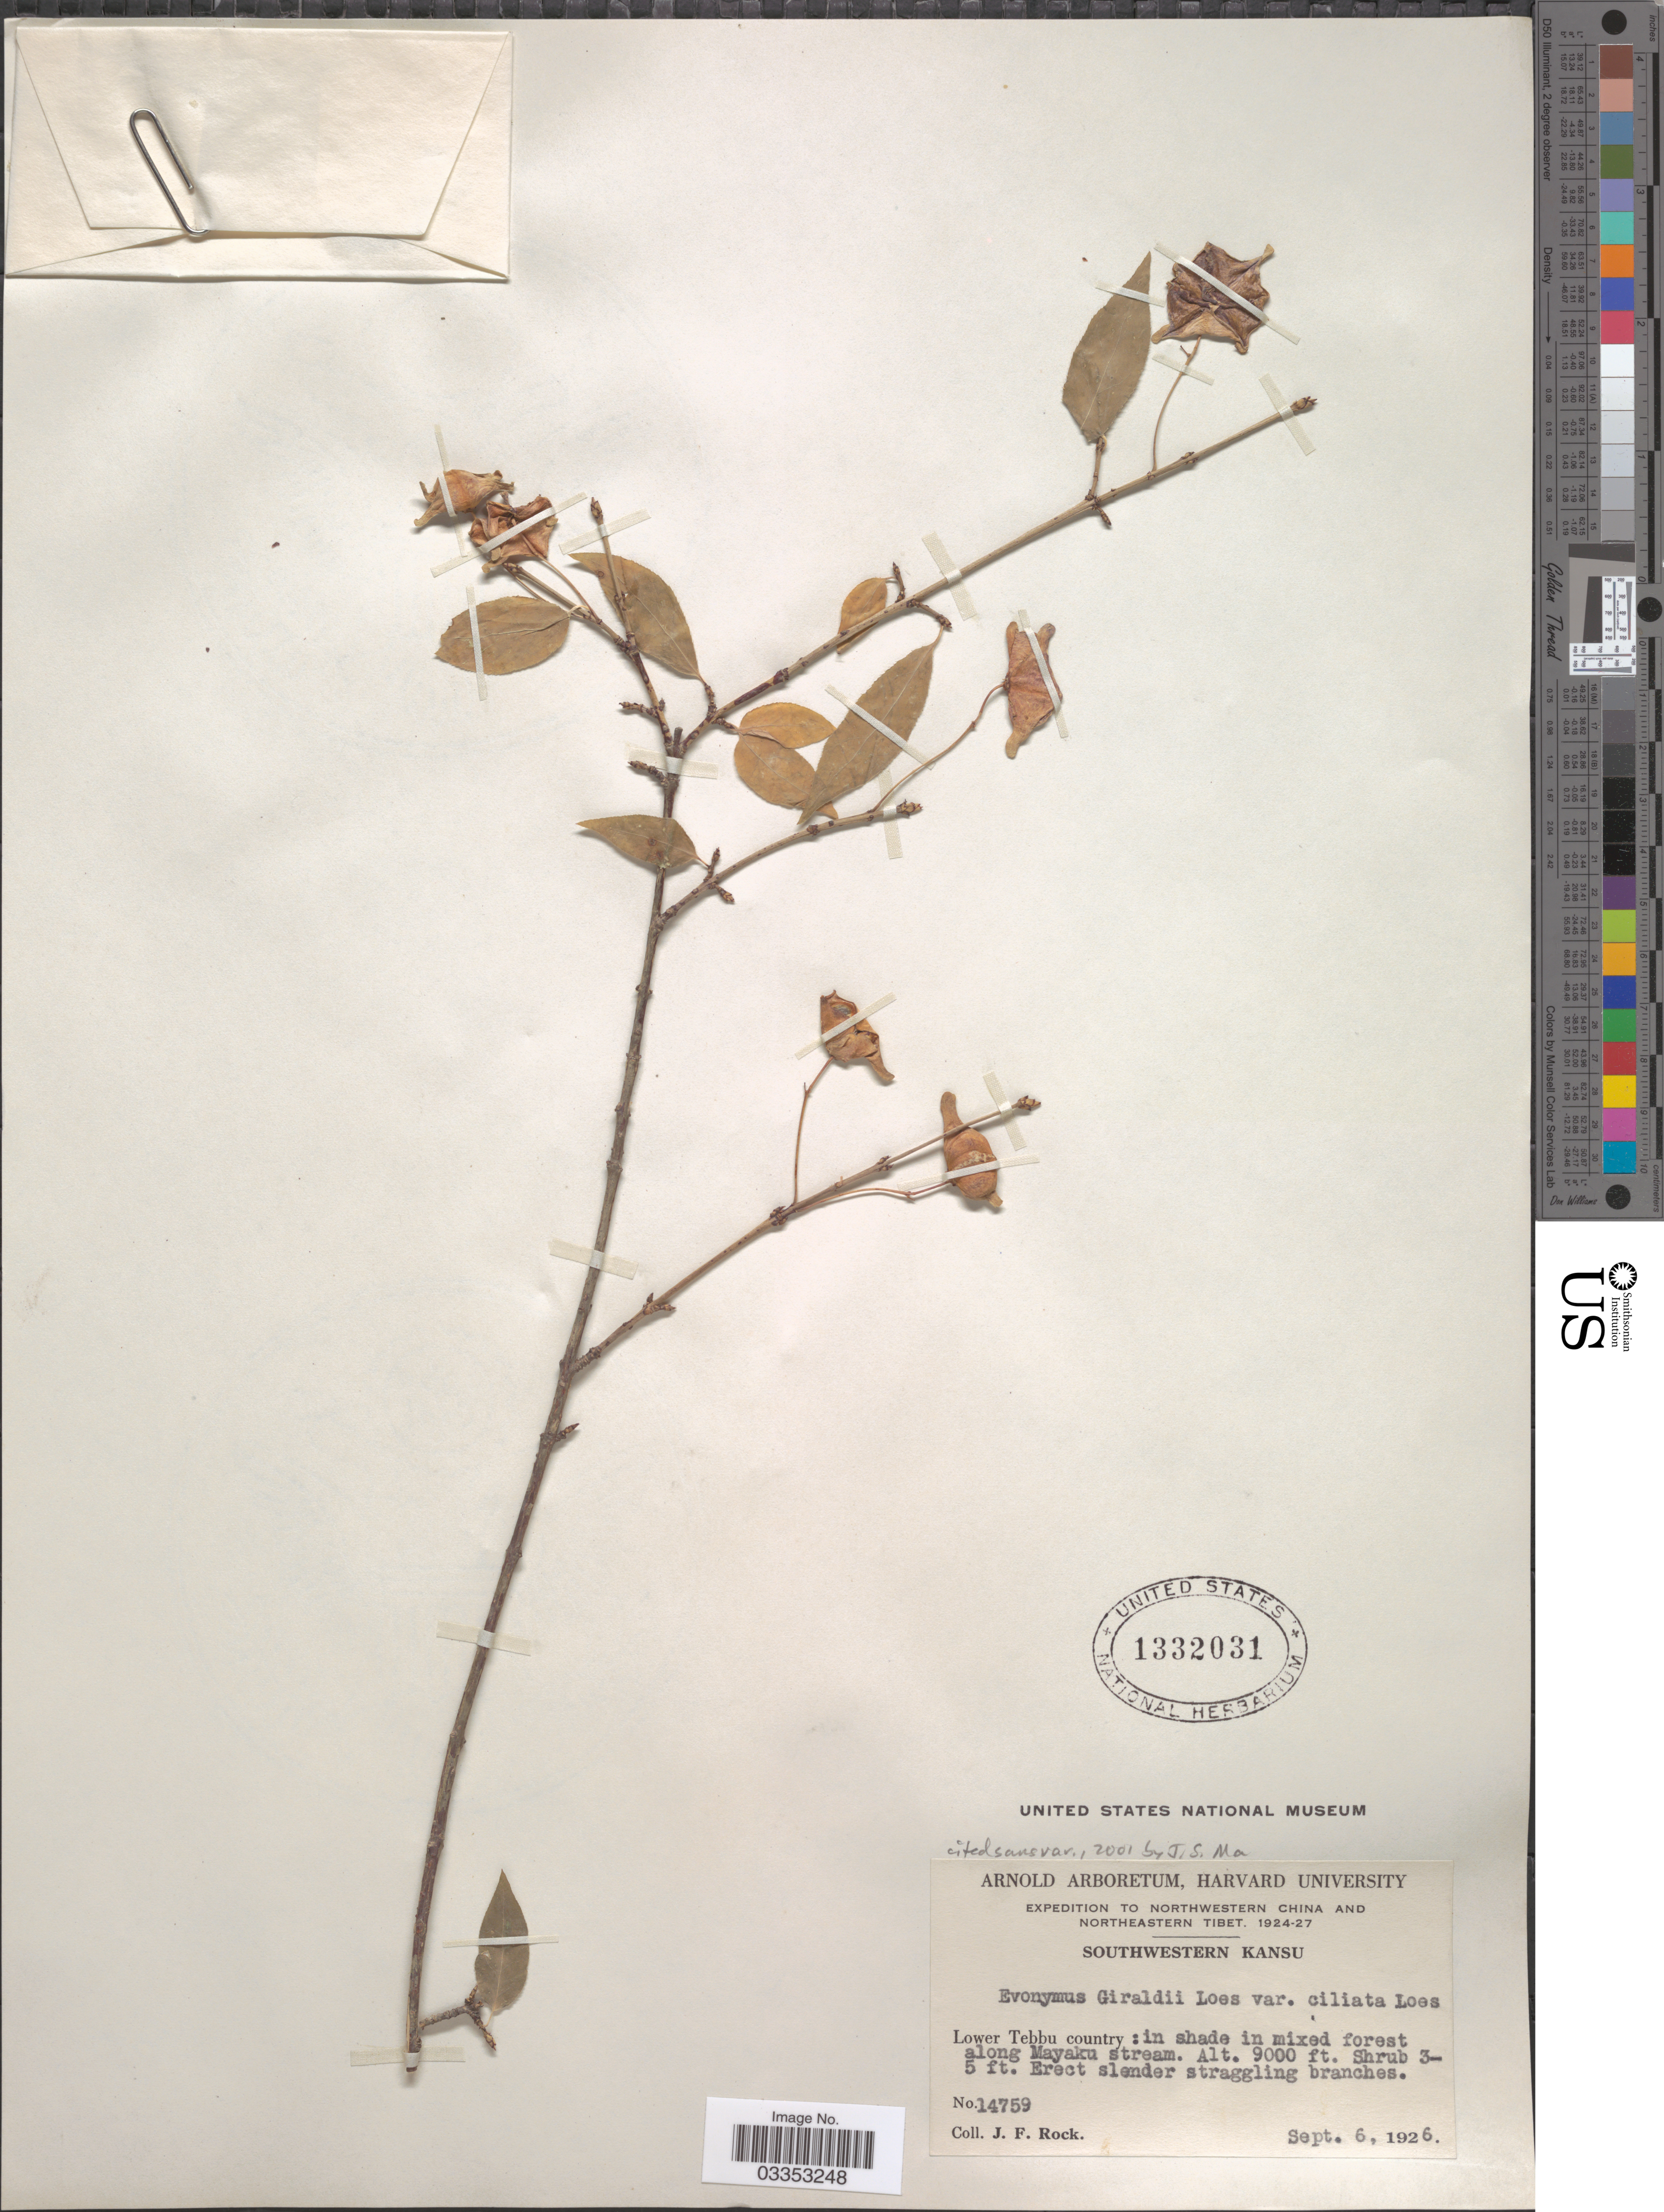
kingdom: Plantae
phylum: Tracheophyta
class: Magnoliopsida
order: Celastrales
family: Celastraceae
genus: Euonymus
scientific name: Euonymus giraldii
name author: Loes. ex Diels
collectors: J. Rock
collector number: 14759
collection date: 1926-09-06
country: China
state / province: Gansu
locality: Northwestern China. Southwestern. Lower Tebbu country: in shade in mixed forest along Mayaku stream.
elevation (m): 2743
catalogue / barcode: US 1332031